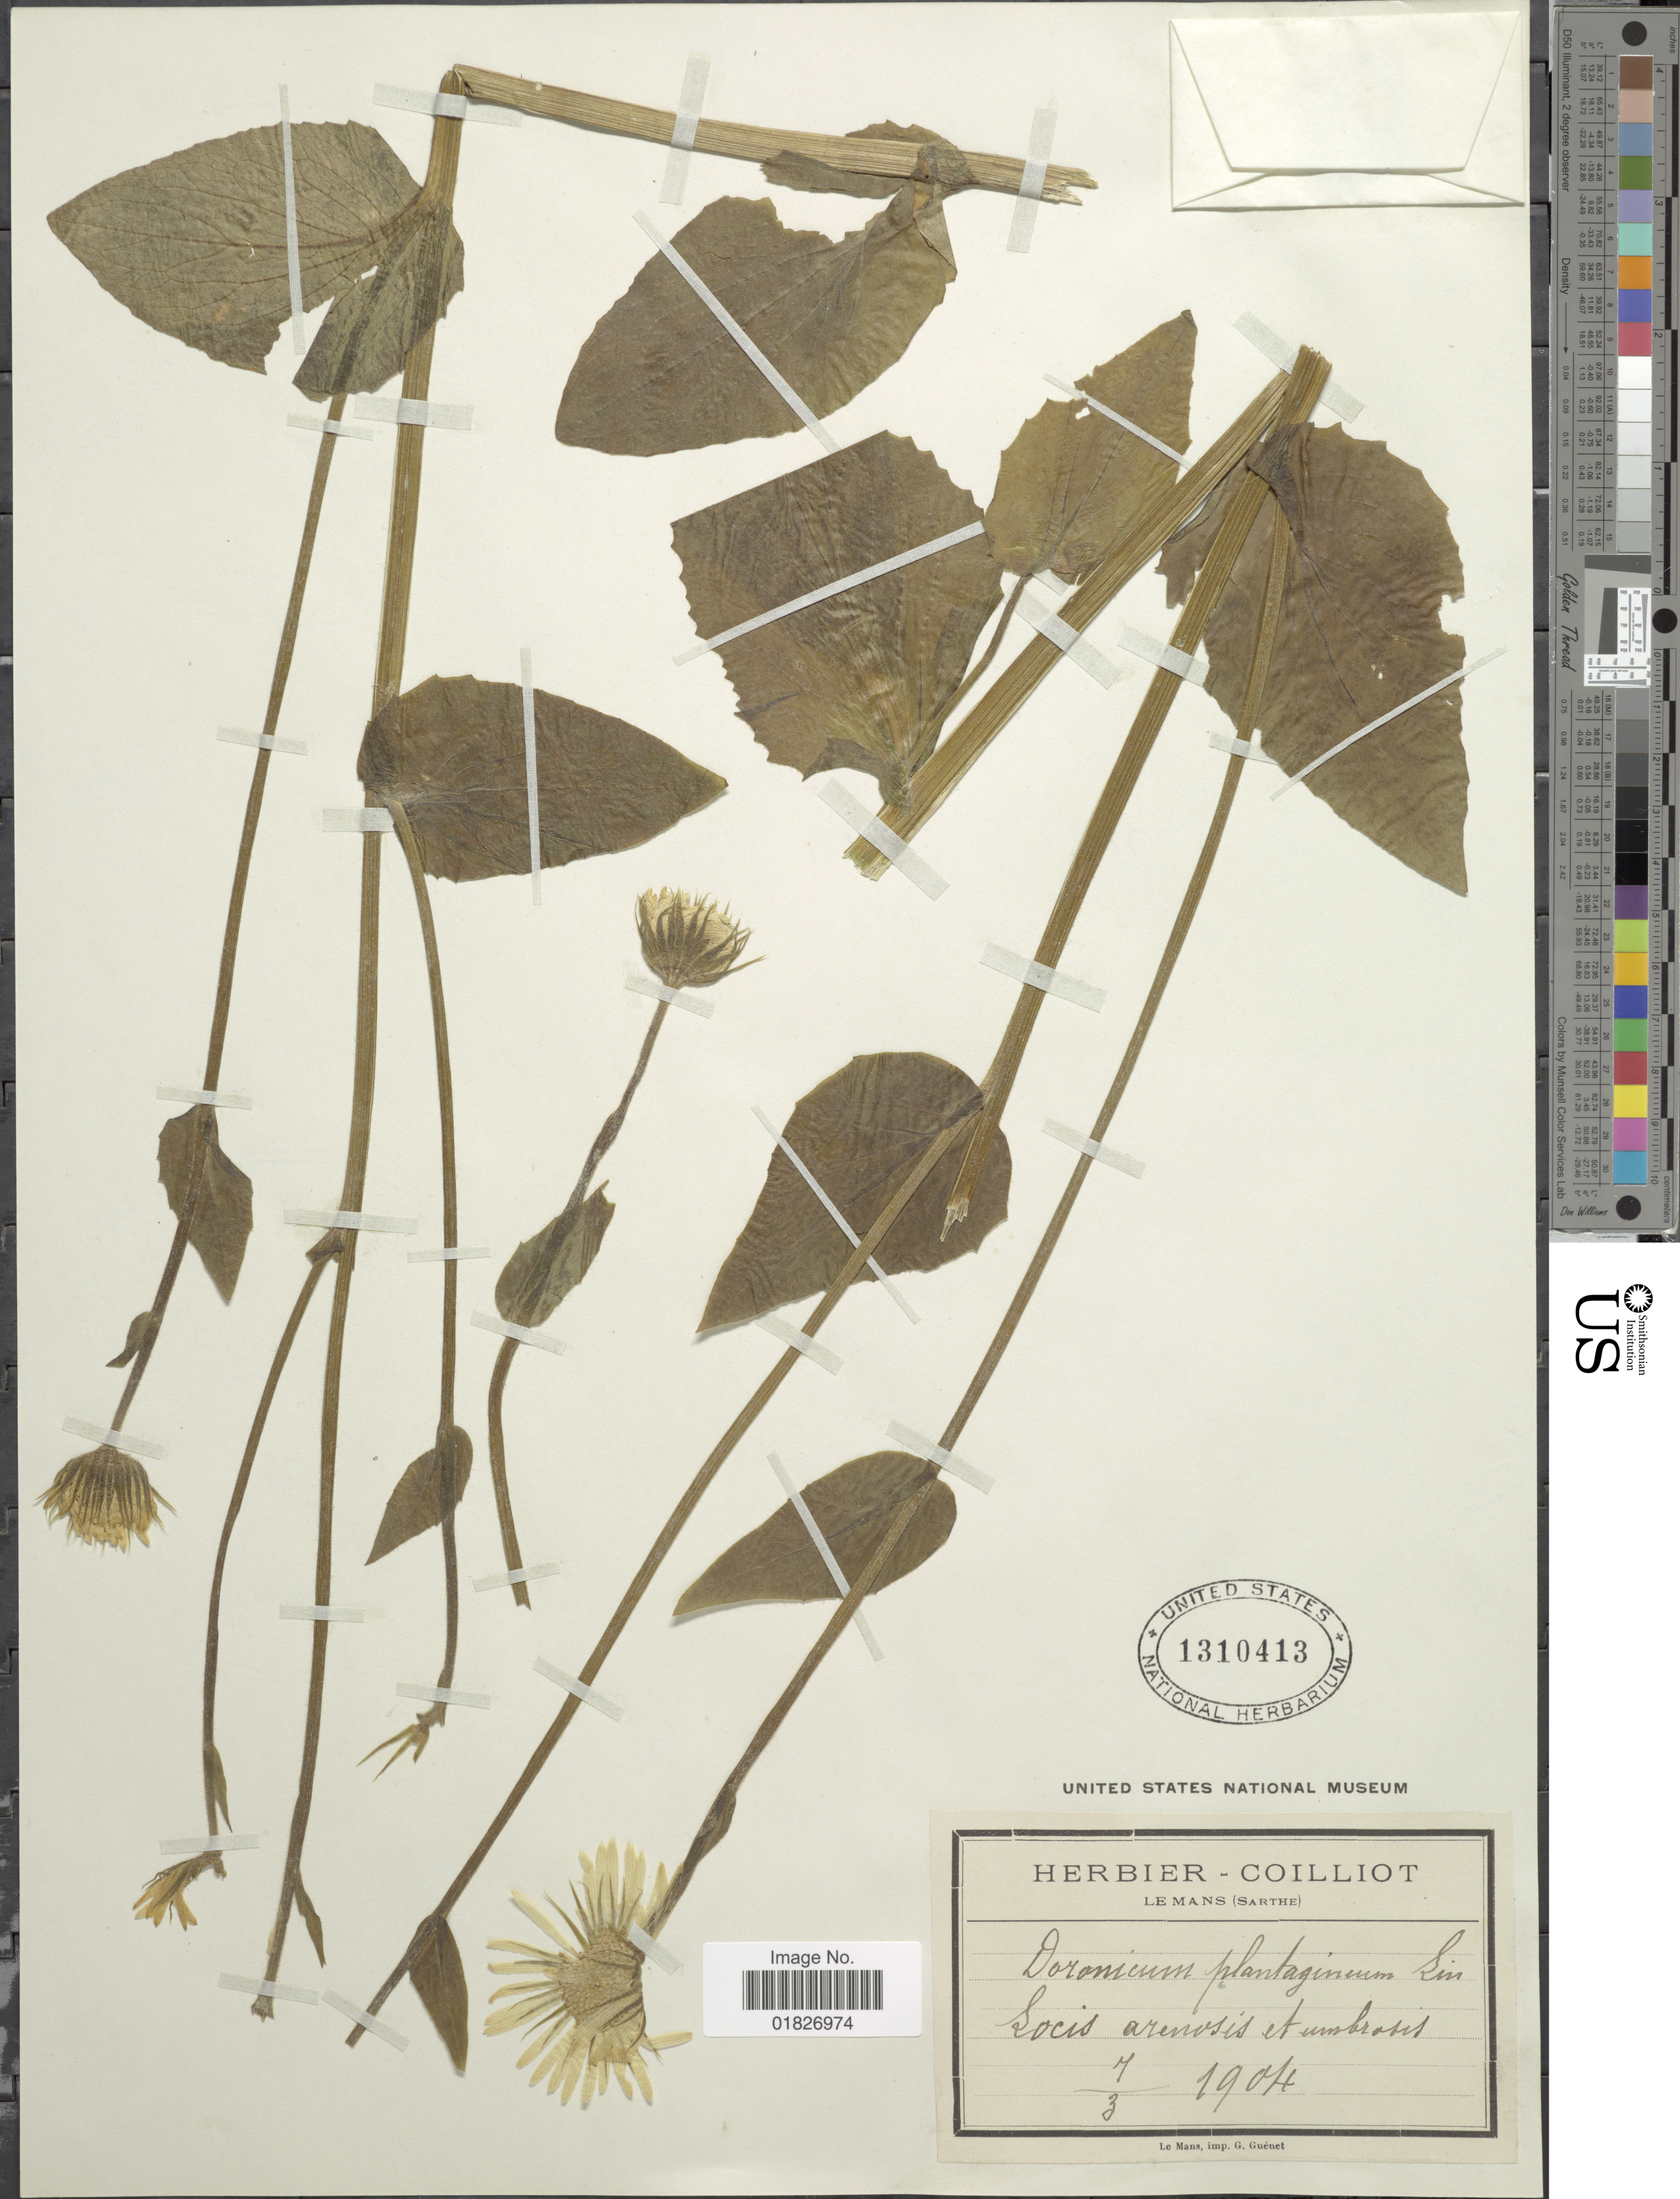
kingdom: Plantae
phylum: Tracheophyta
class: Magnoliopsida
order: Asterales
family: Asteraceae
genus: Doronicum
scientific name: Doronicum plantagineum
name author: L.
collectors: ex herb. Coilliot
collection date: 1904-03-07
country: France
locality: Le Mans (Sarthe)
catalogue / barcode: US 1310413